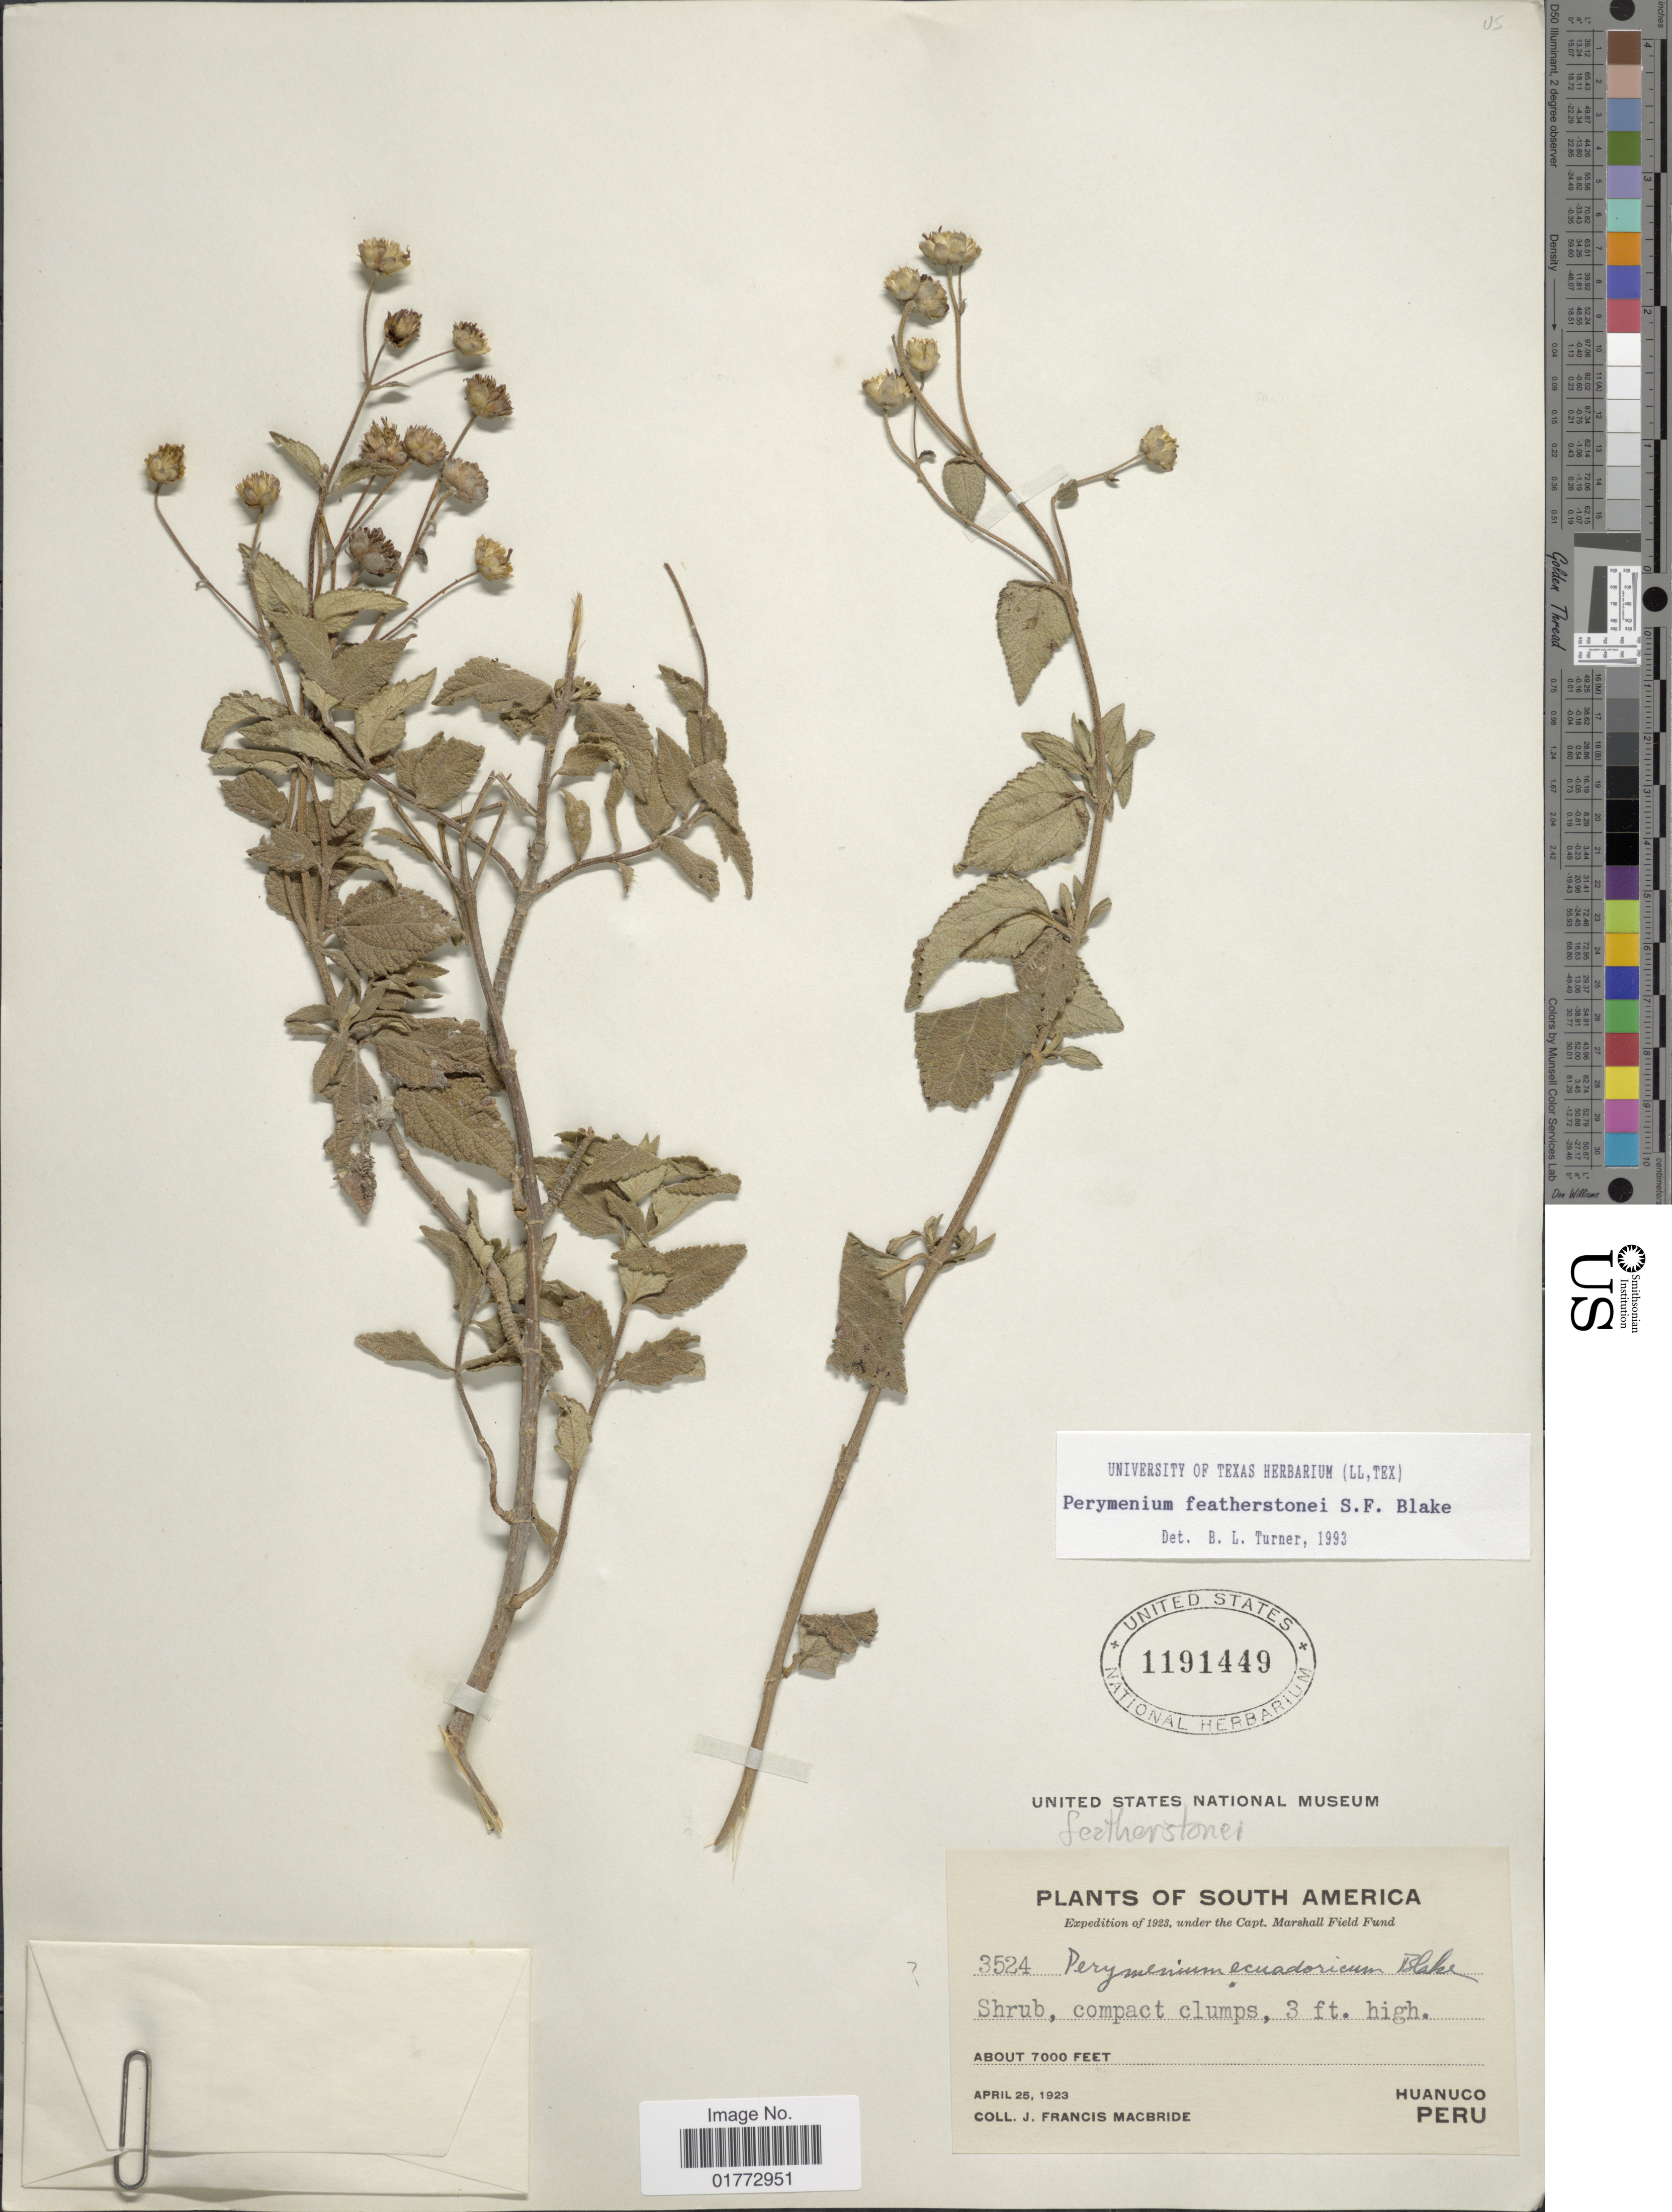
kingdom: Plantae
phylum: Tracheophyta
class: Magnoliopsida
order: Asterales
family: Asteraceae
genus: Perymenium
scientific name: Perymenium featherstonei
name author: S.F. Blake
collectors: J. F. Macbride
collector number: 3524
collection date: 1923-04-25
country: Peru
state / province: Huánuco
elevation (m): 2134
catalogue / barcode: US 1191449